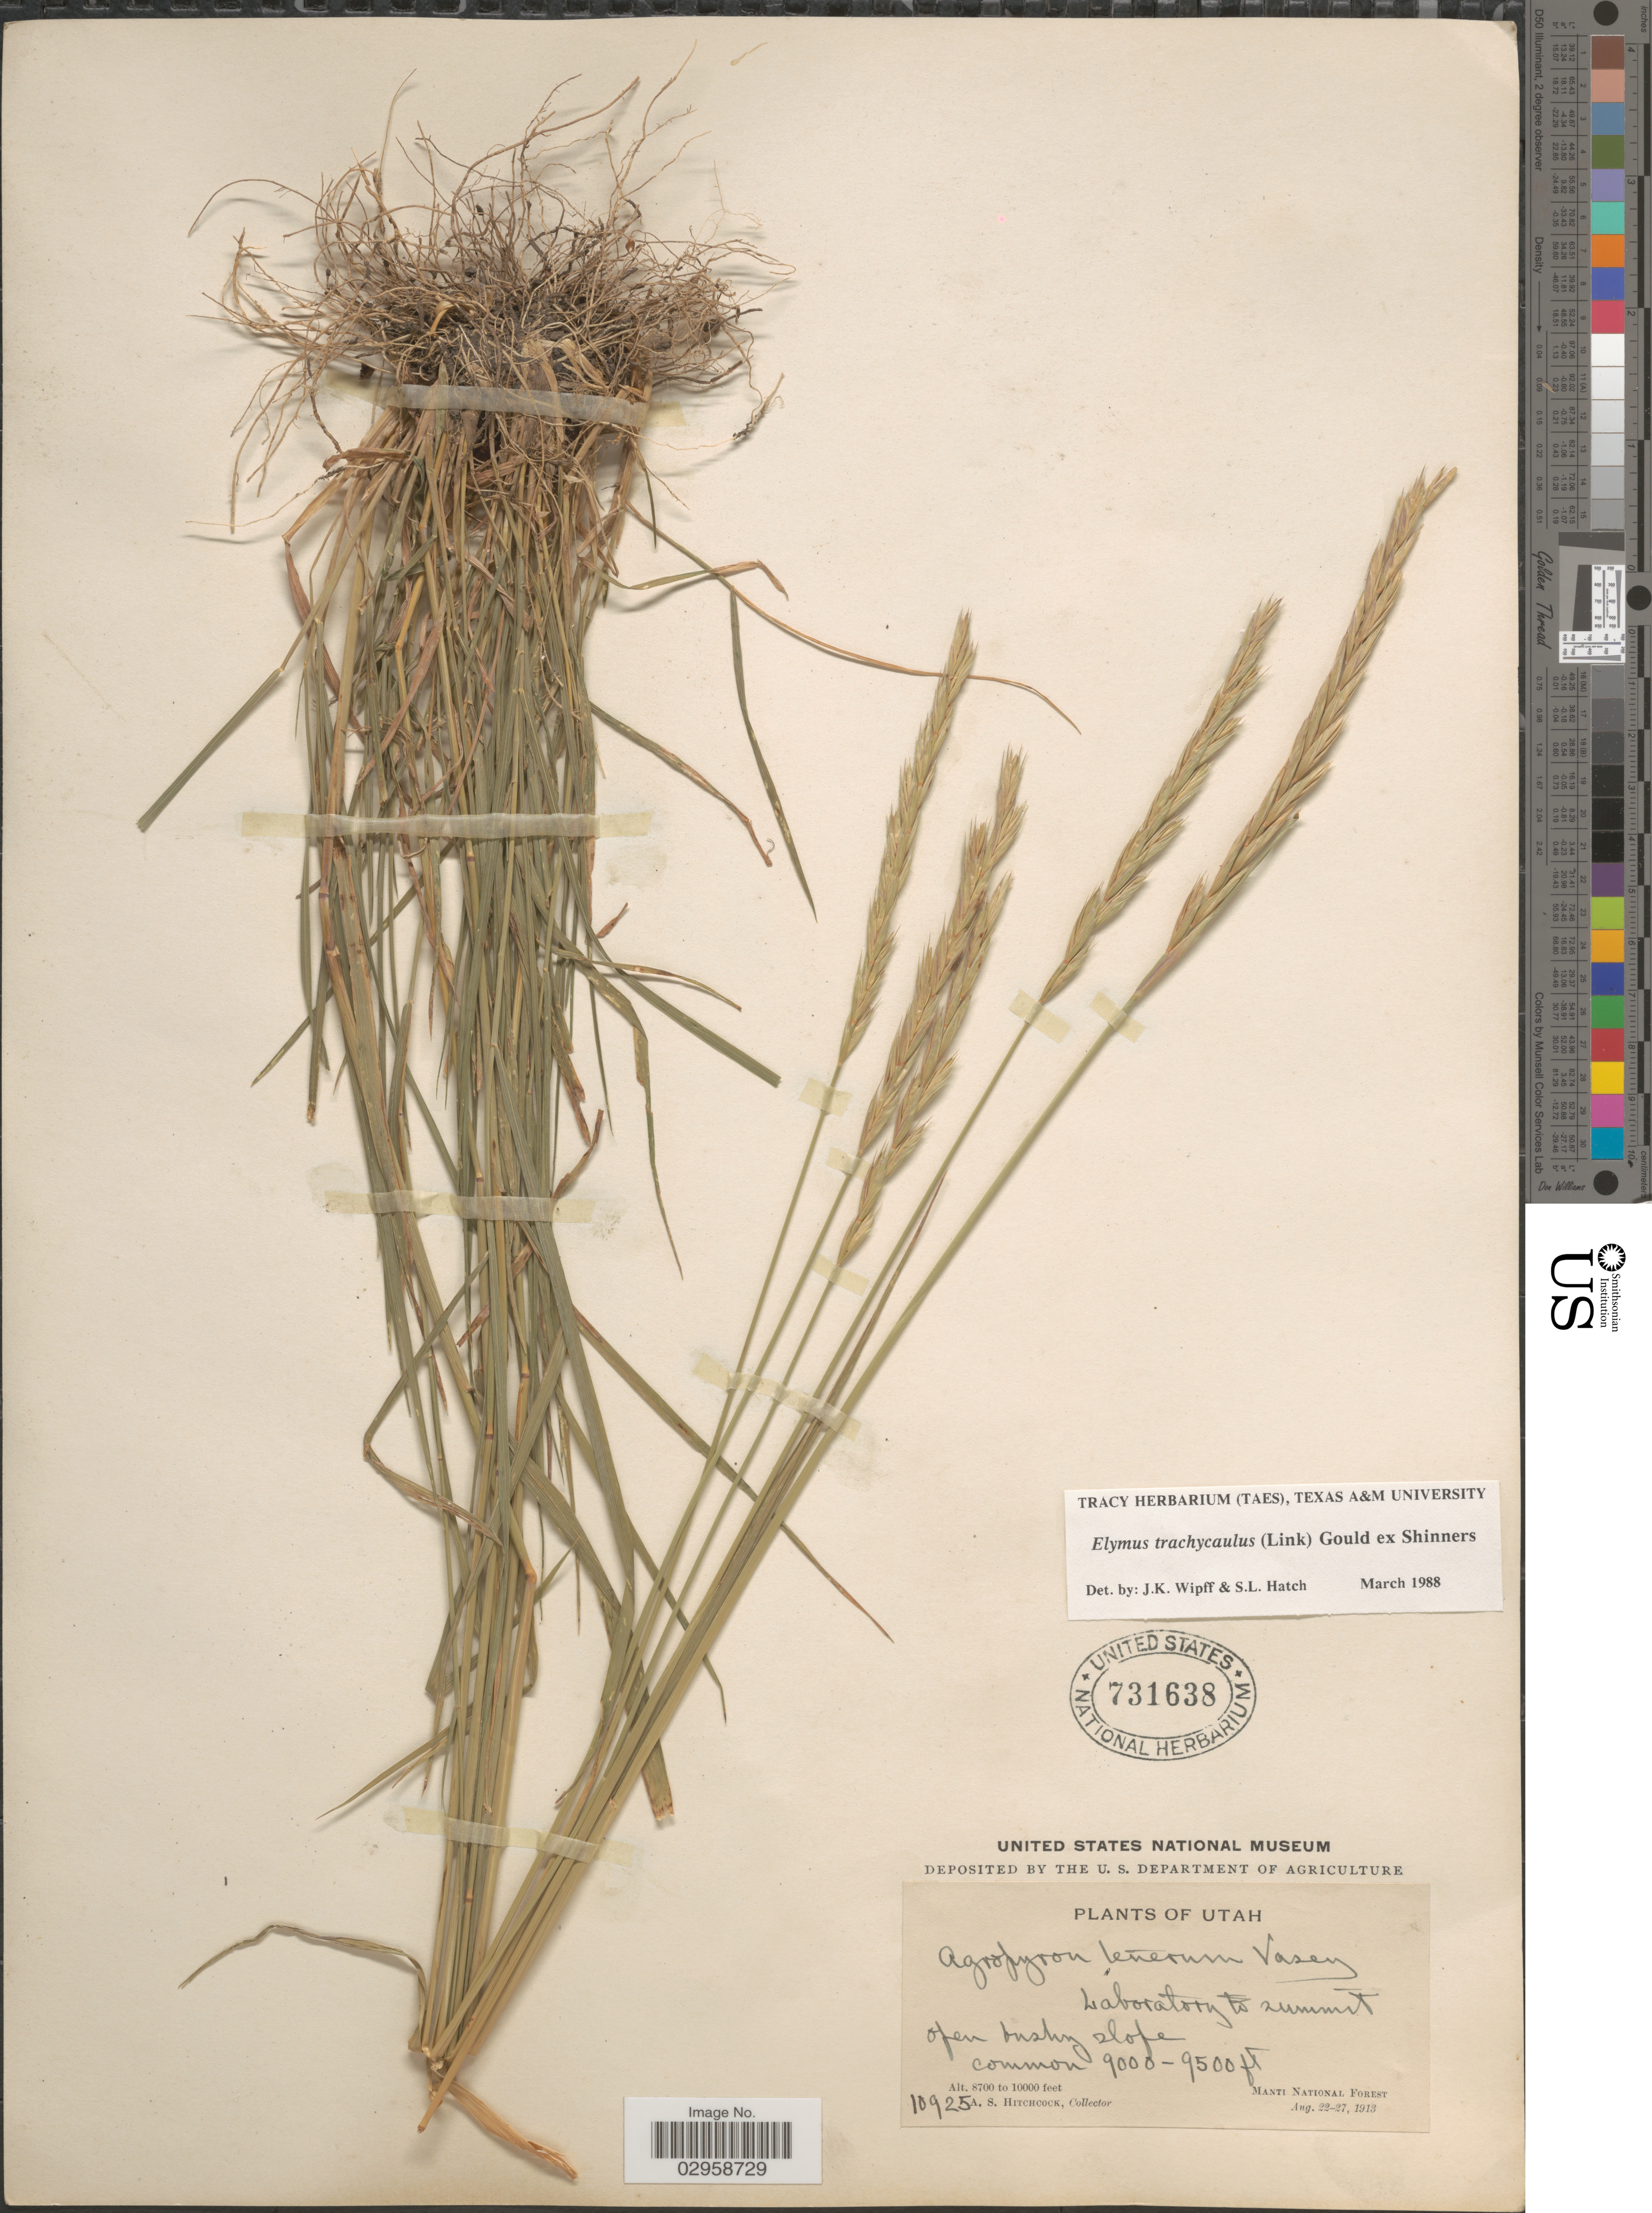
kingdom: Plantae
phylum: Tracheophyta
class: Liliopsida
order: Poales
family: Poaceae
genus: Elymus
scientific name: Elymus trachycaulus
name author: (Link) Gould ex Shinners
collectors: A. S. Hitchcock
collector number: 10925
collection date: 1913-08-22/1913-08-27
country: United States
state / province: Utah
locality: Laboratory to summit. Manti National Forest.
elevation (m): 2743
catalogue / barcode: US 731638